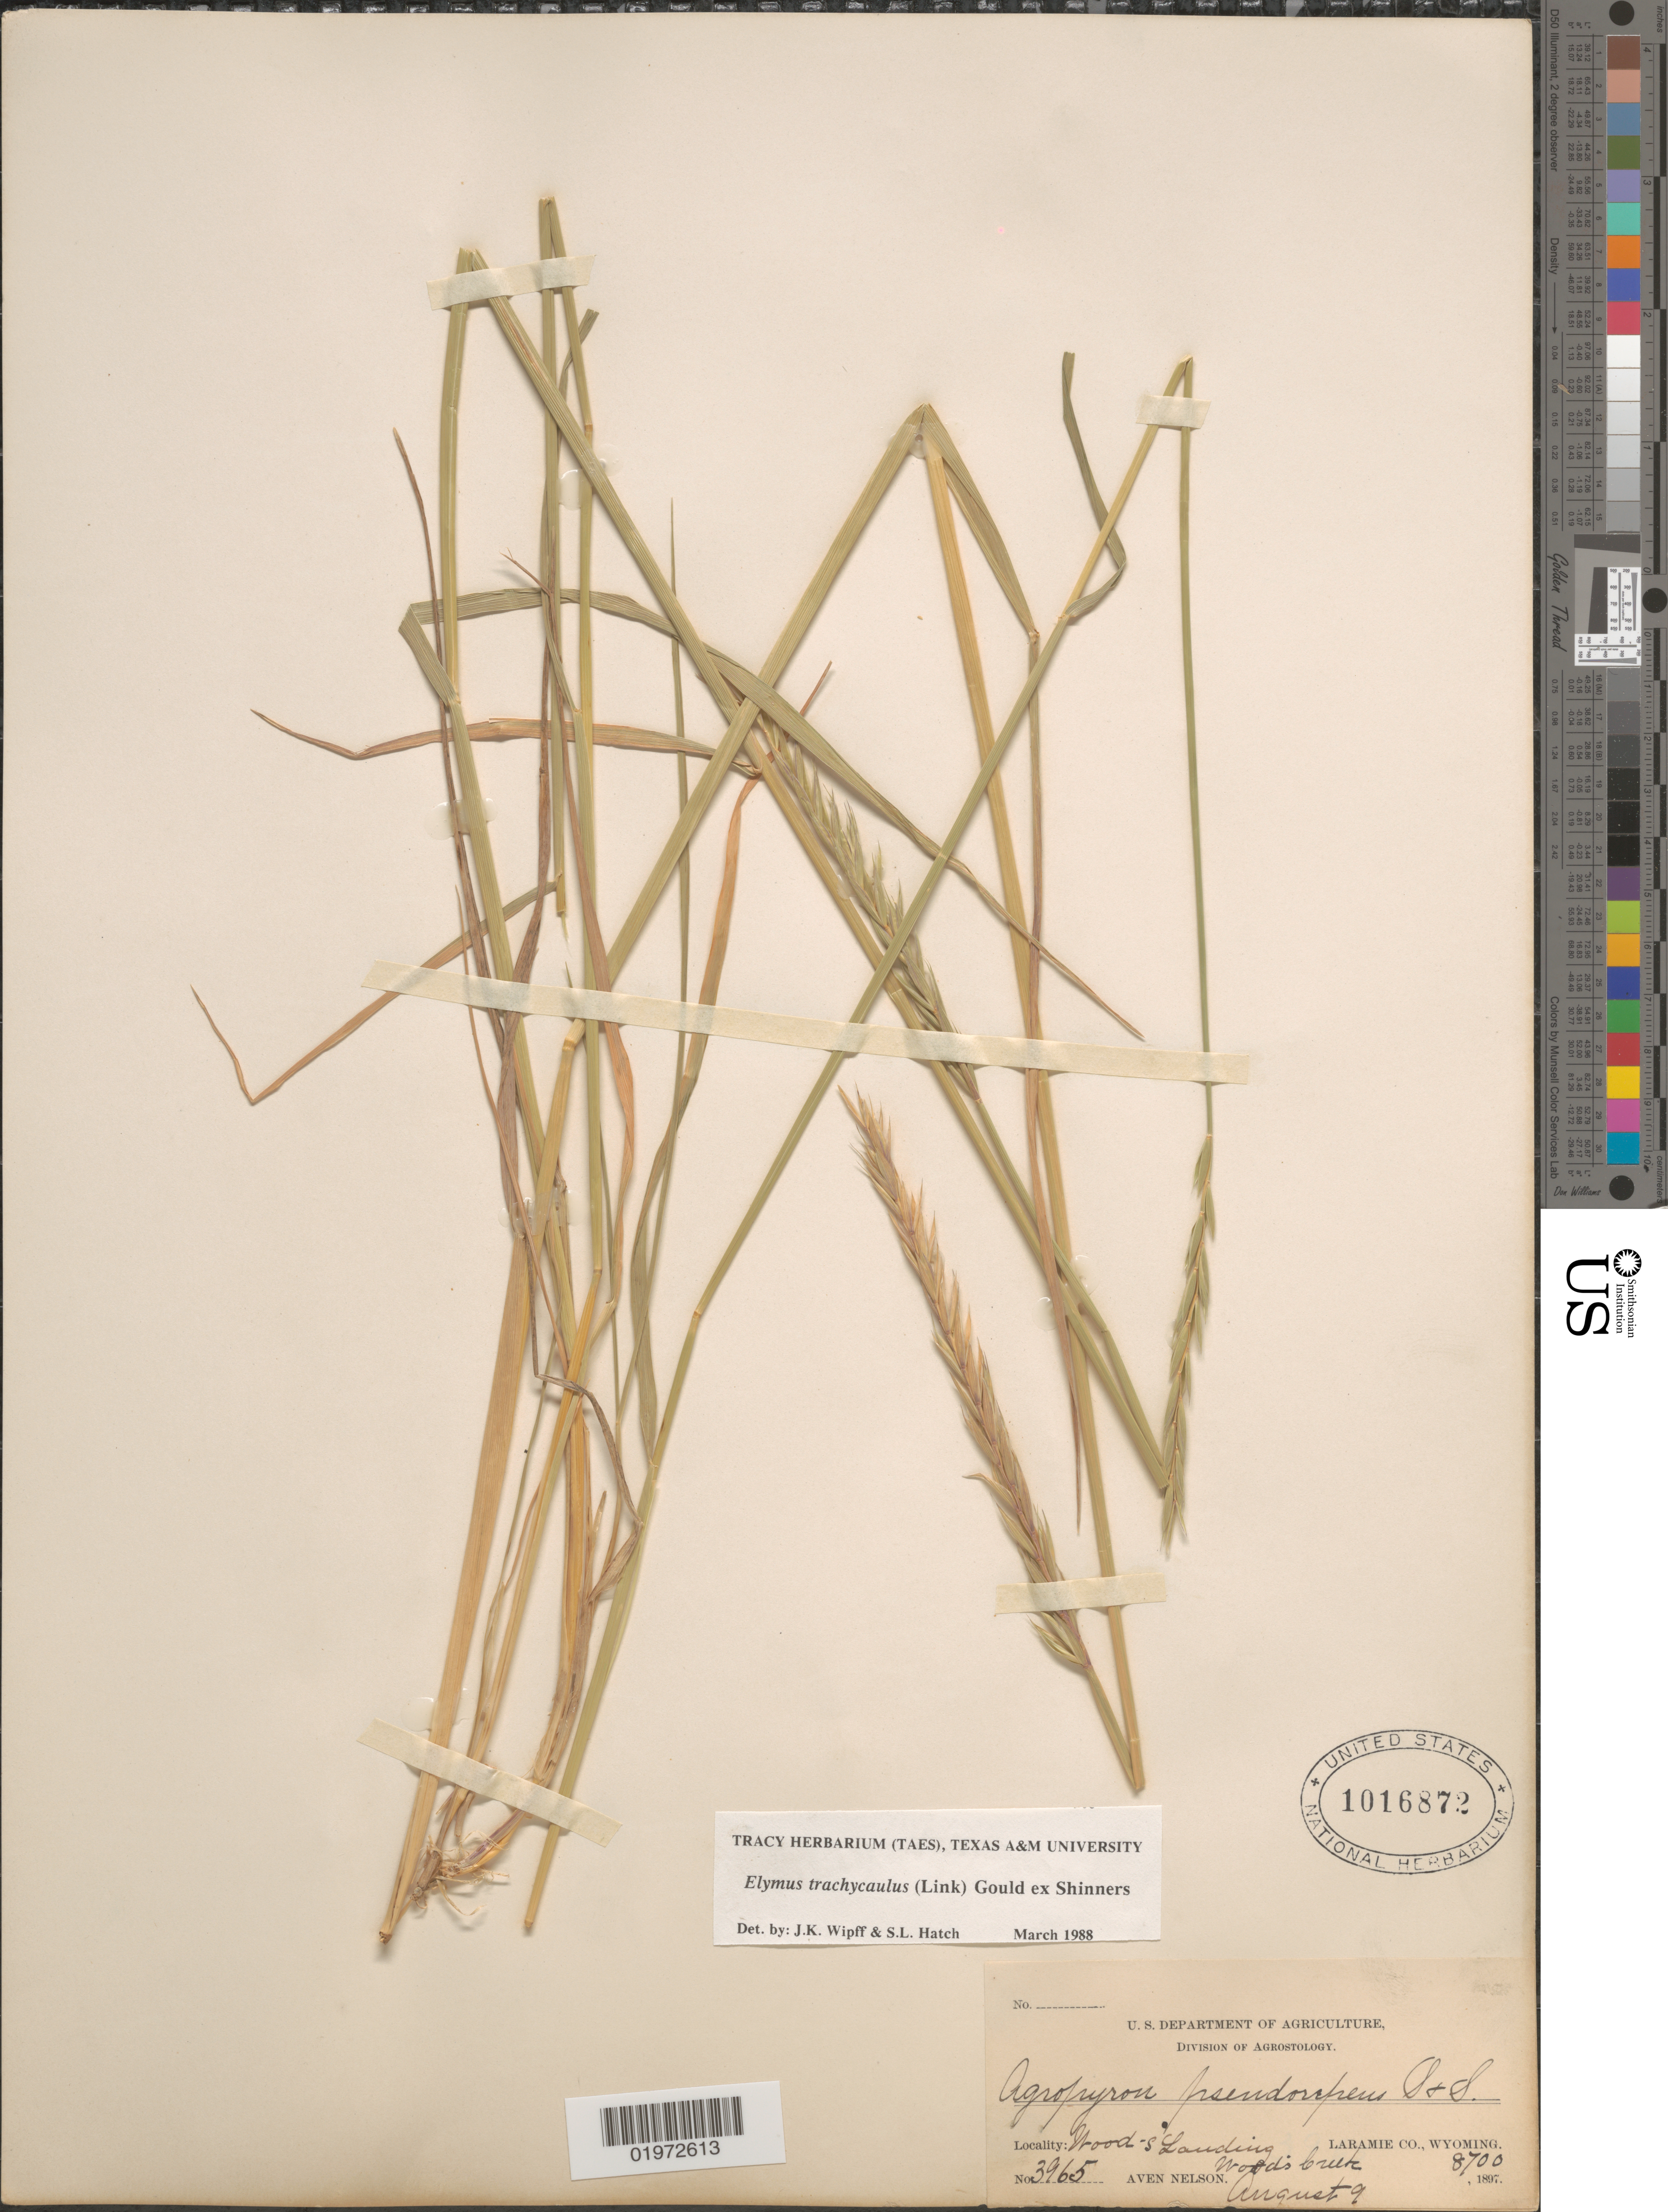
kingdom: Plantae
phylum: Tracheophyta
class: Liliopsida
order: Poales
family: Poaceae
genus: Elymus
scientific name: Elymus trachycaulus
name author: (Link) Gould ex Shinners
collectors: A. Nelson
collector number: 3965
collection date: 1897-08-09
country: United States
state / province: Wyoming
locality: Wood's Landing. Wood's Creek. Laramie Co.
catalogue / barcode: US 1016872